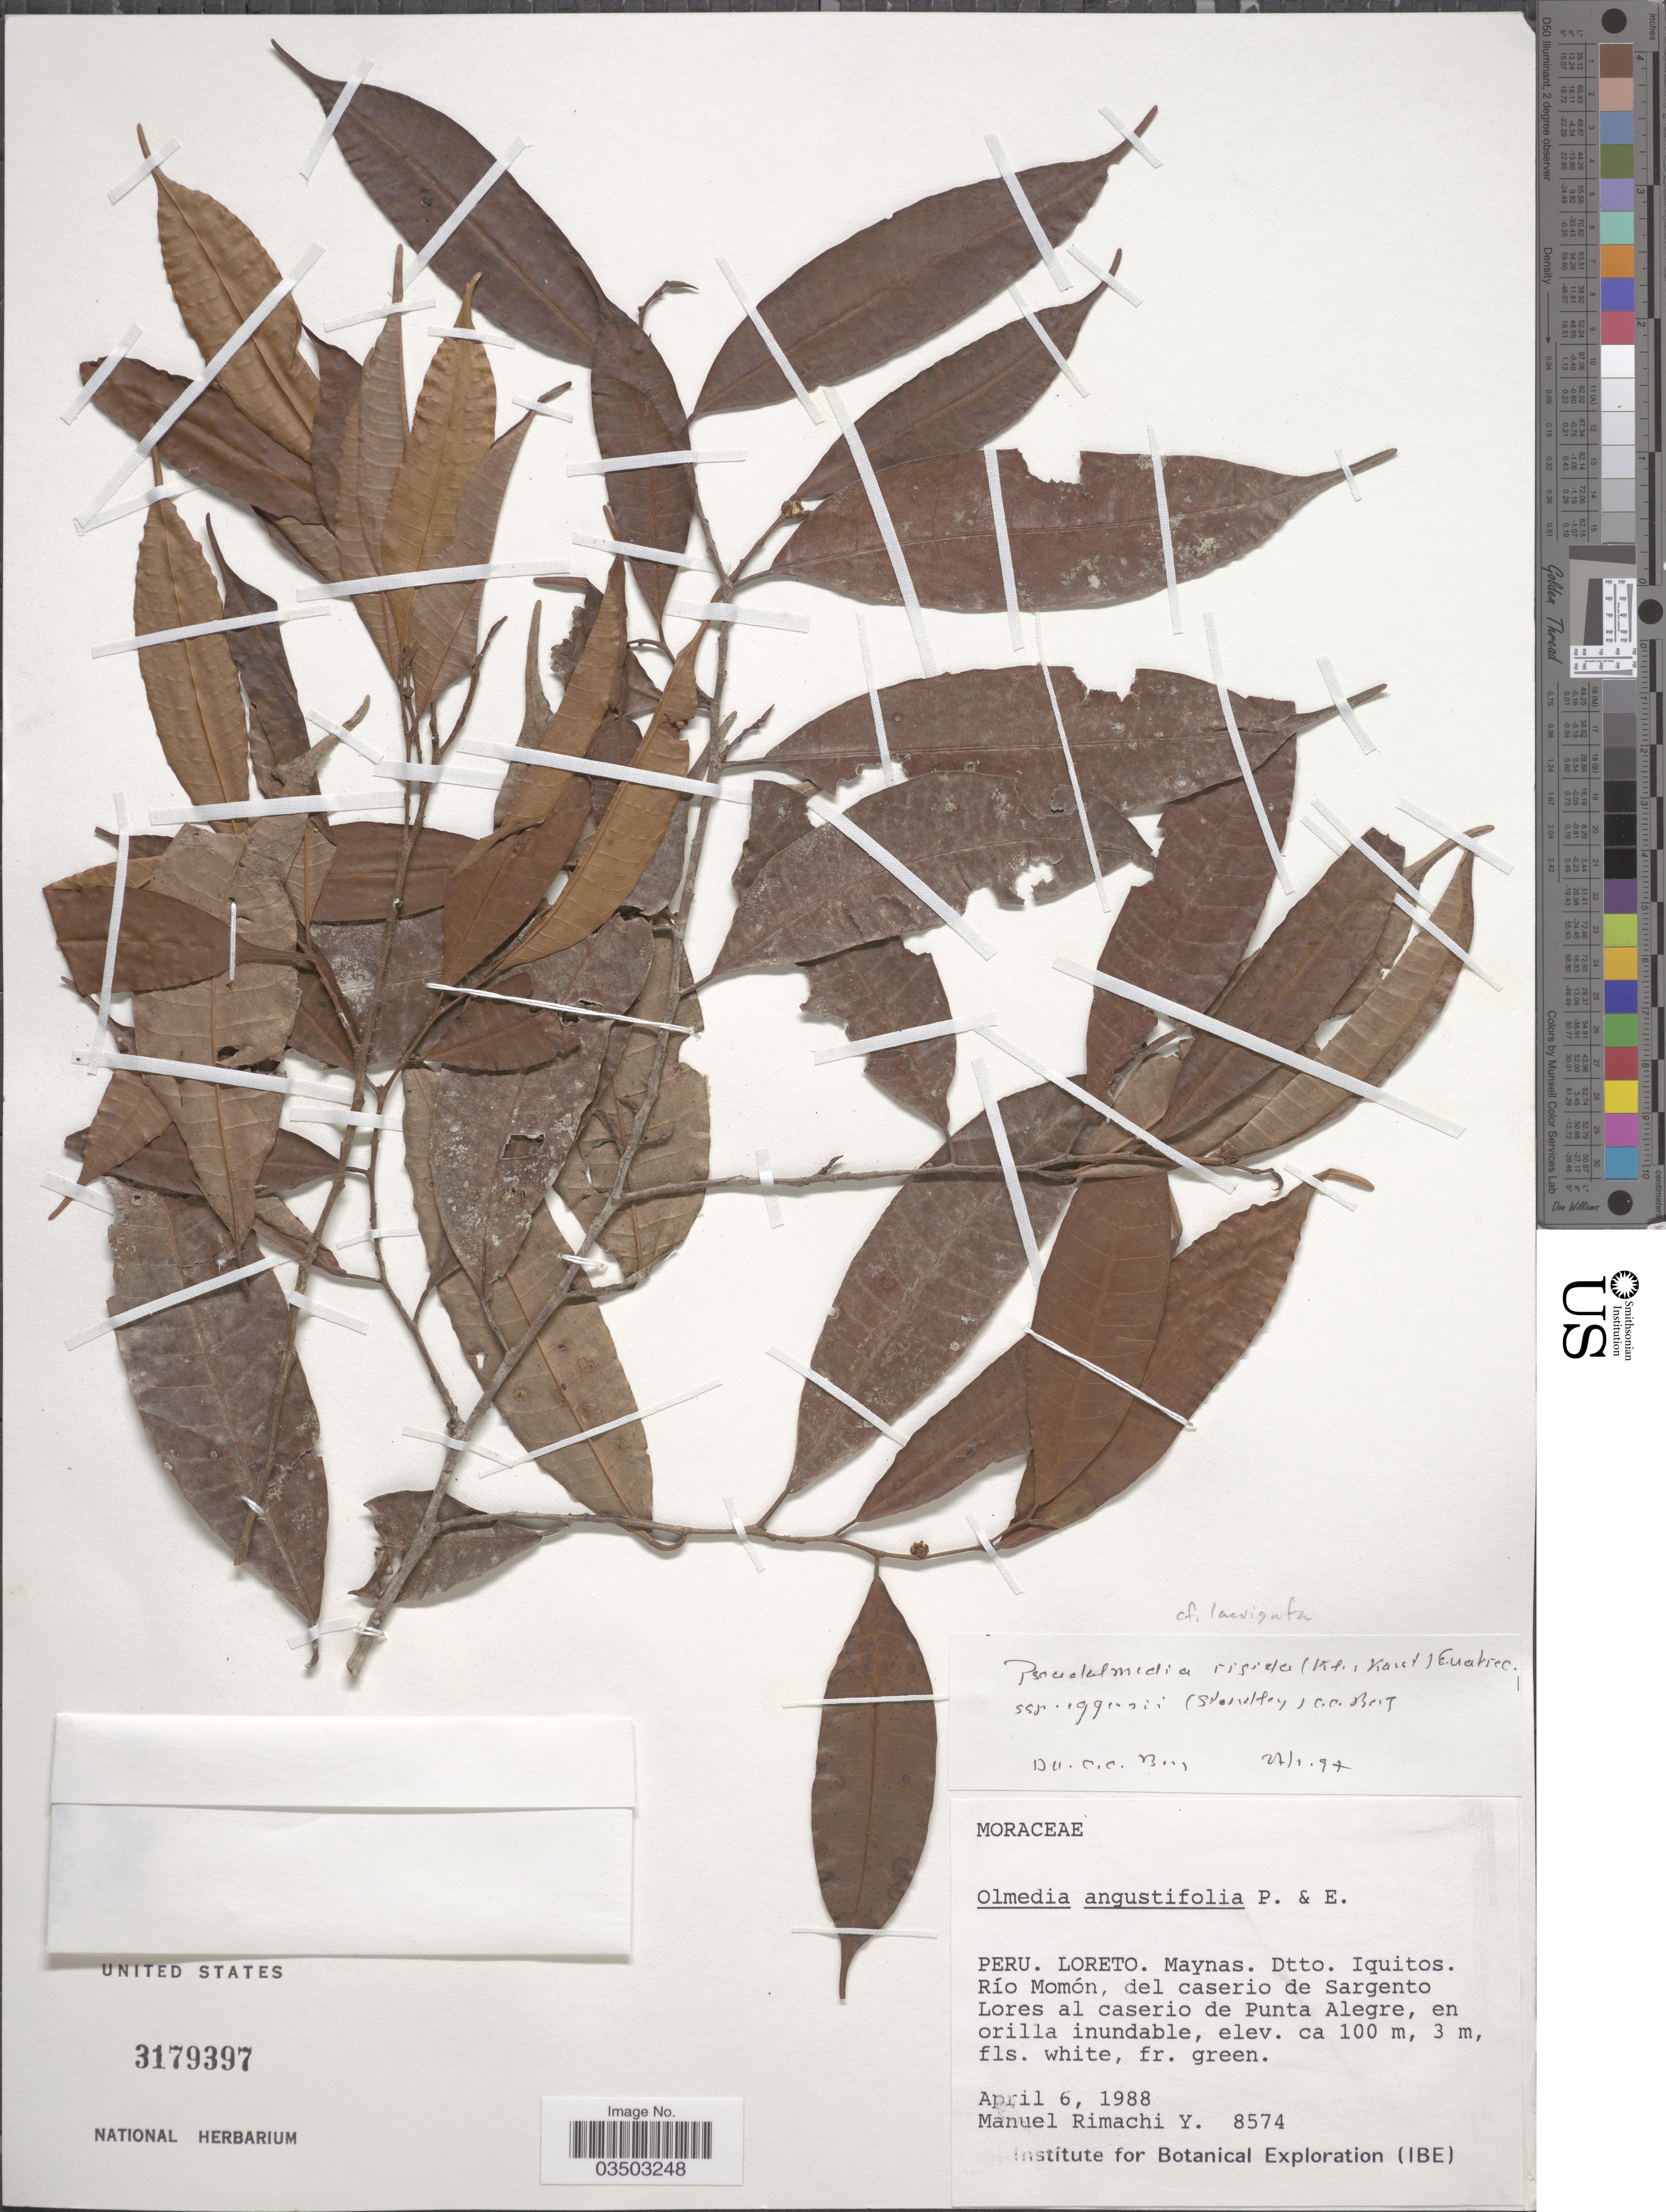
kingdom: Plantae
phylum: Tracheophyta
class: Magnoliopsida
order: Rosales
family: Moraceae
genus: Pseudolmedia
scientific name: Pseudolmedia rigida subsp. eggersii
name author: (Standl.) C.C. Berg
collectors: M. Rimachi Y.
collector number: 8574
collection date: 1988-04-06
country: Peru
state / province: Loreto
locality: Maynas. Dtto. Iquitos. Río Momón, del caserio de Sargento Lores al caserio de Punta Alegre, en orilla inundable.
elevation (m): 3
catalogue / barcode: US 3179397